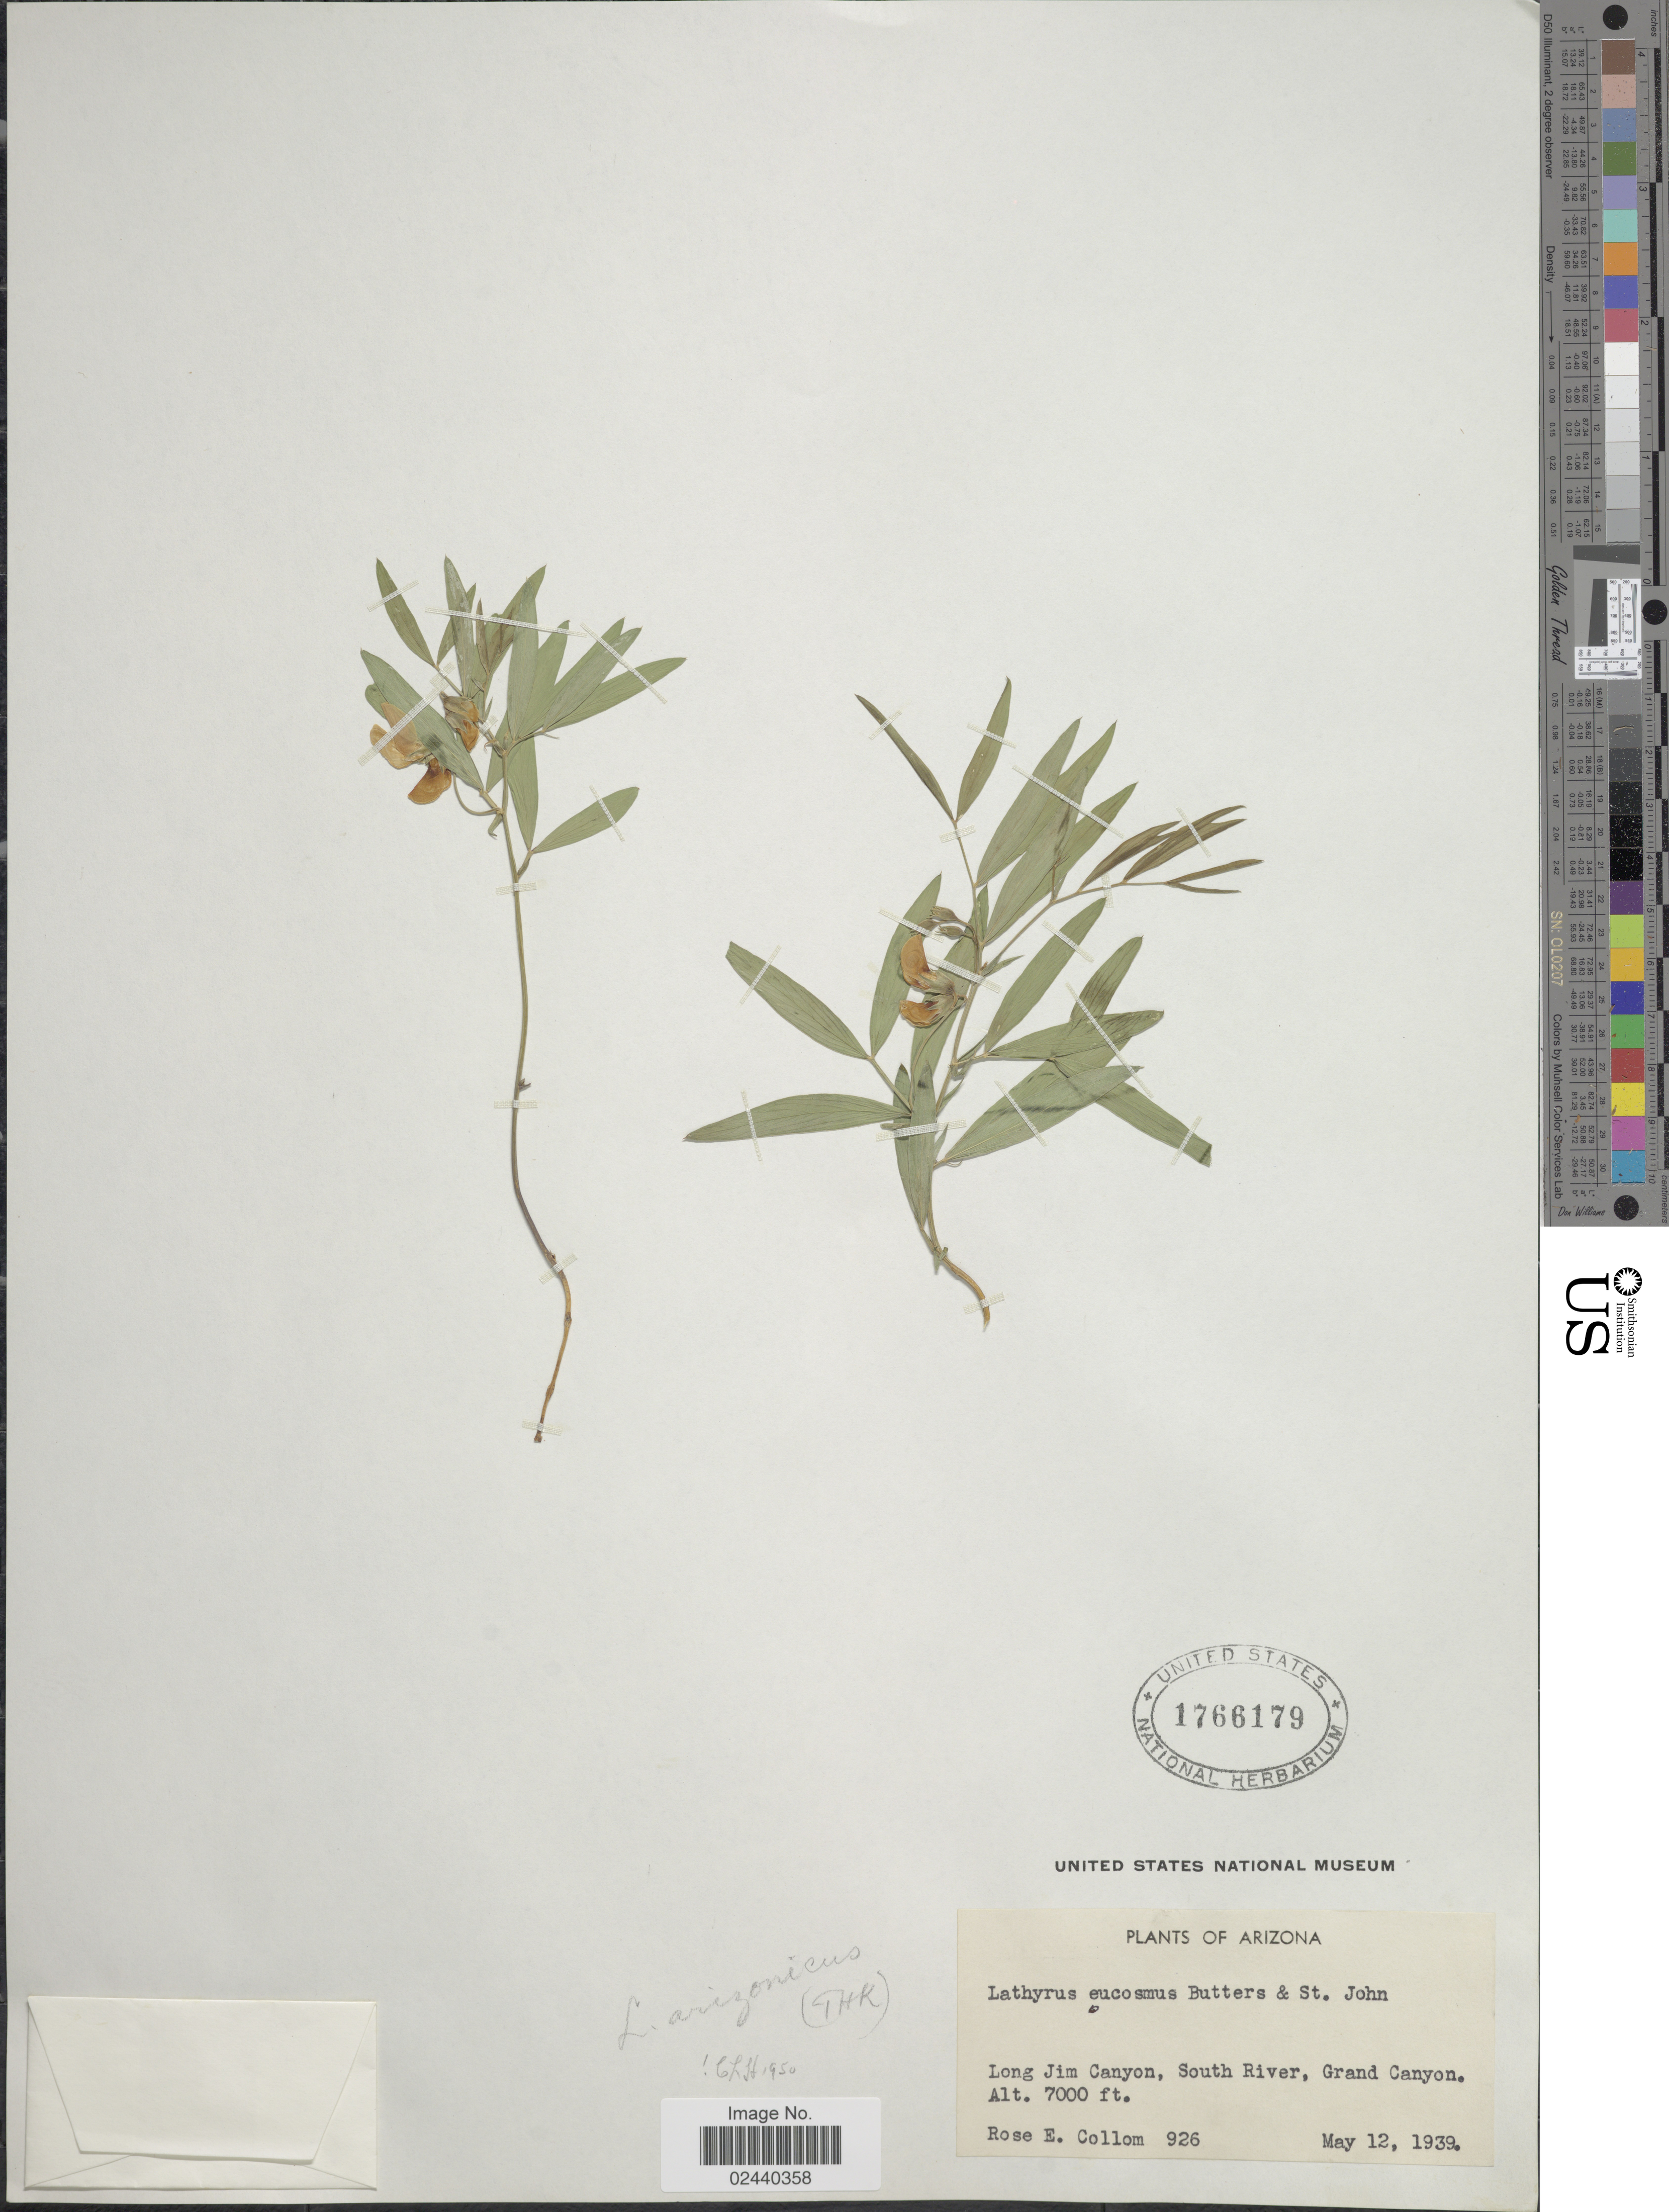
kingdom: Plantae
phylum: Tracheophyta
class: Magnoliopsida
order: Fabales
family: Fabaceae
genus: Lathyrus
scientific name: Lathyrus arizonicus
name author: Britton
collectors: R. E. Collom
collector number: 926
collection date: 1939-05-12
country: United States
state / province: Arizona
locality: Long Jim Canyon, South River, Grand Canyon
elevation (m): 2134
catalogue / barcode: US 1766179